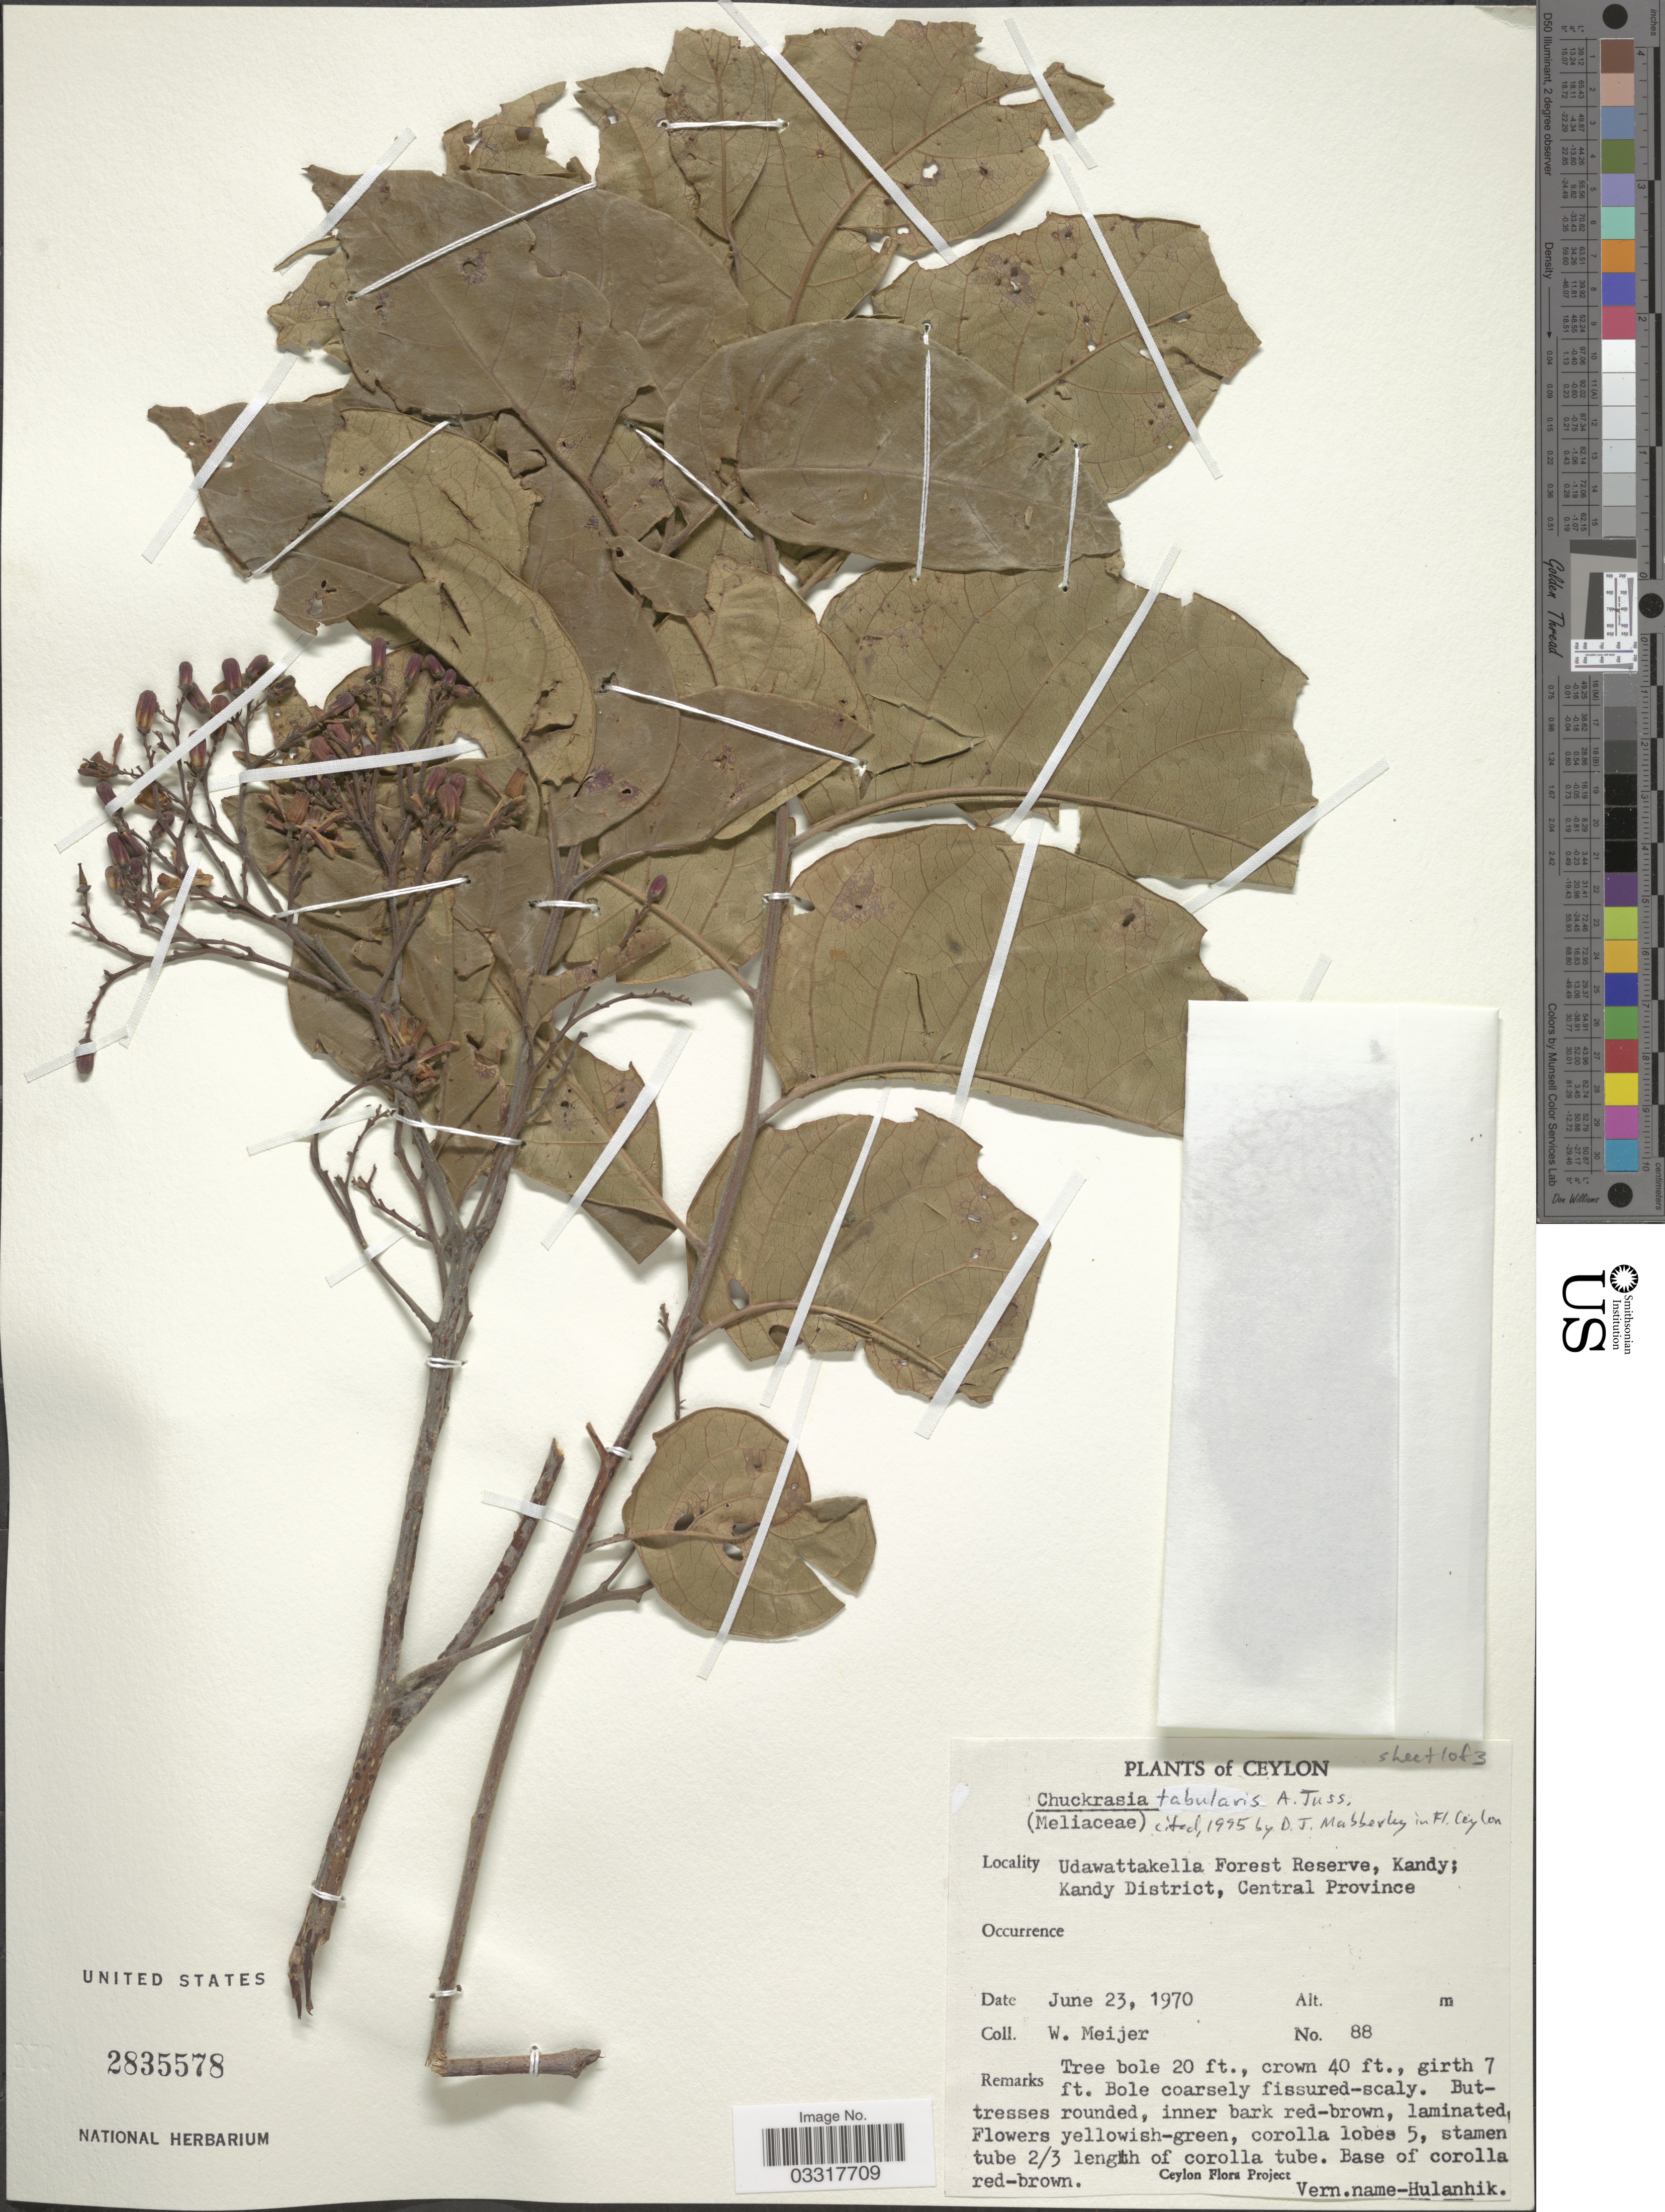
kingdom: Plantae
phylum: Tracheophyta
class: Magnoliopsida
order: Sapindales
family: Meliaceae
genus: Chukrasia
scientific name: Chukrasia tabularis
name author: A. Juss.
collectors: W. Meijer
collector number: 88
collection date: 1970-06-23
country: Sri Lanka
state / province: Central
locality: Ceylon, Udawattakella Forest Reserve, Kandy; Kandy District.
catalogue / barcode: US 2835578